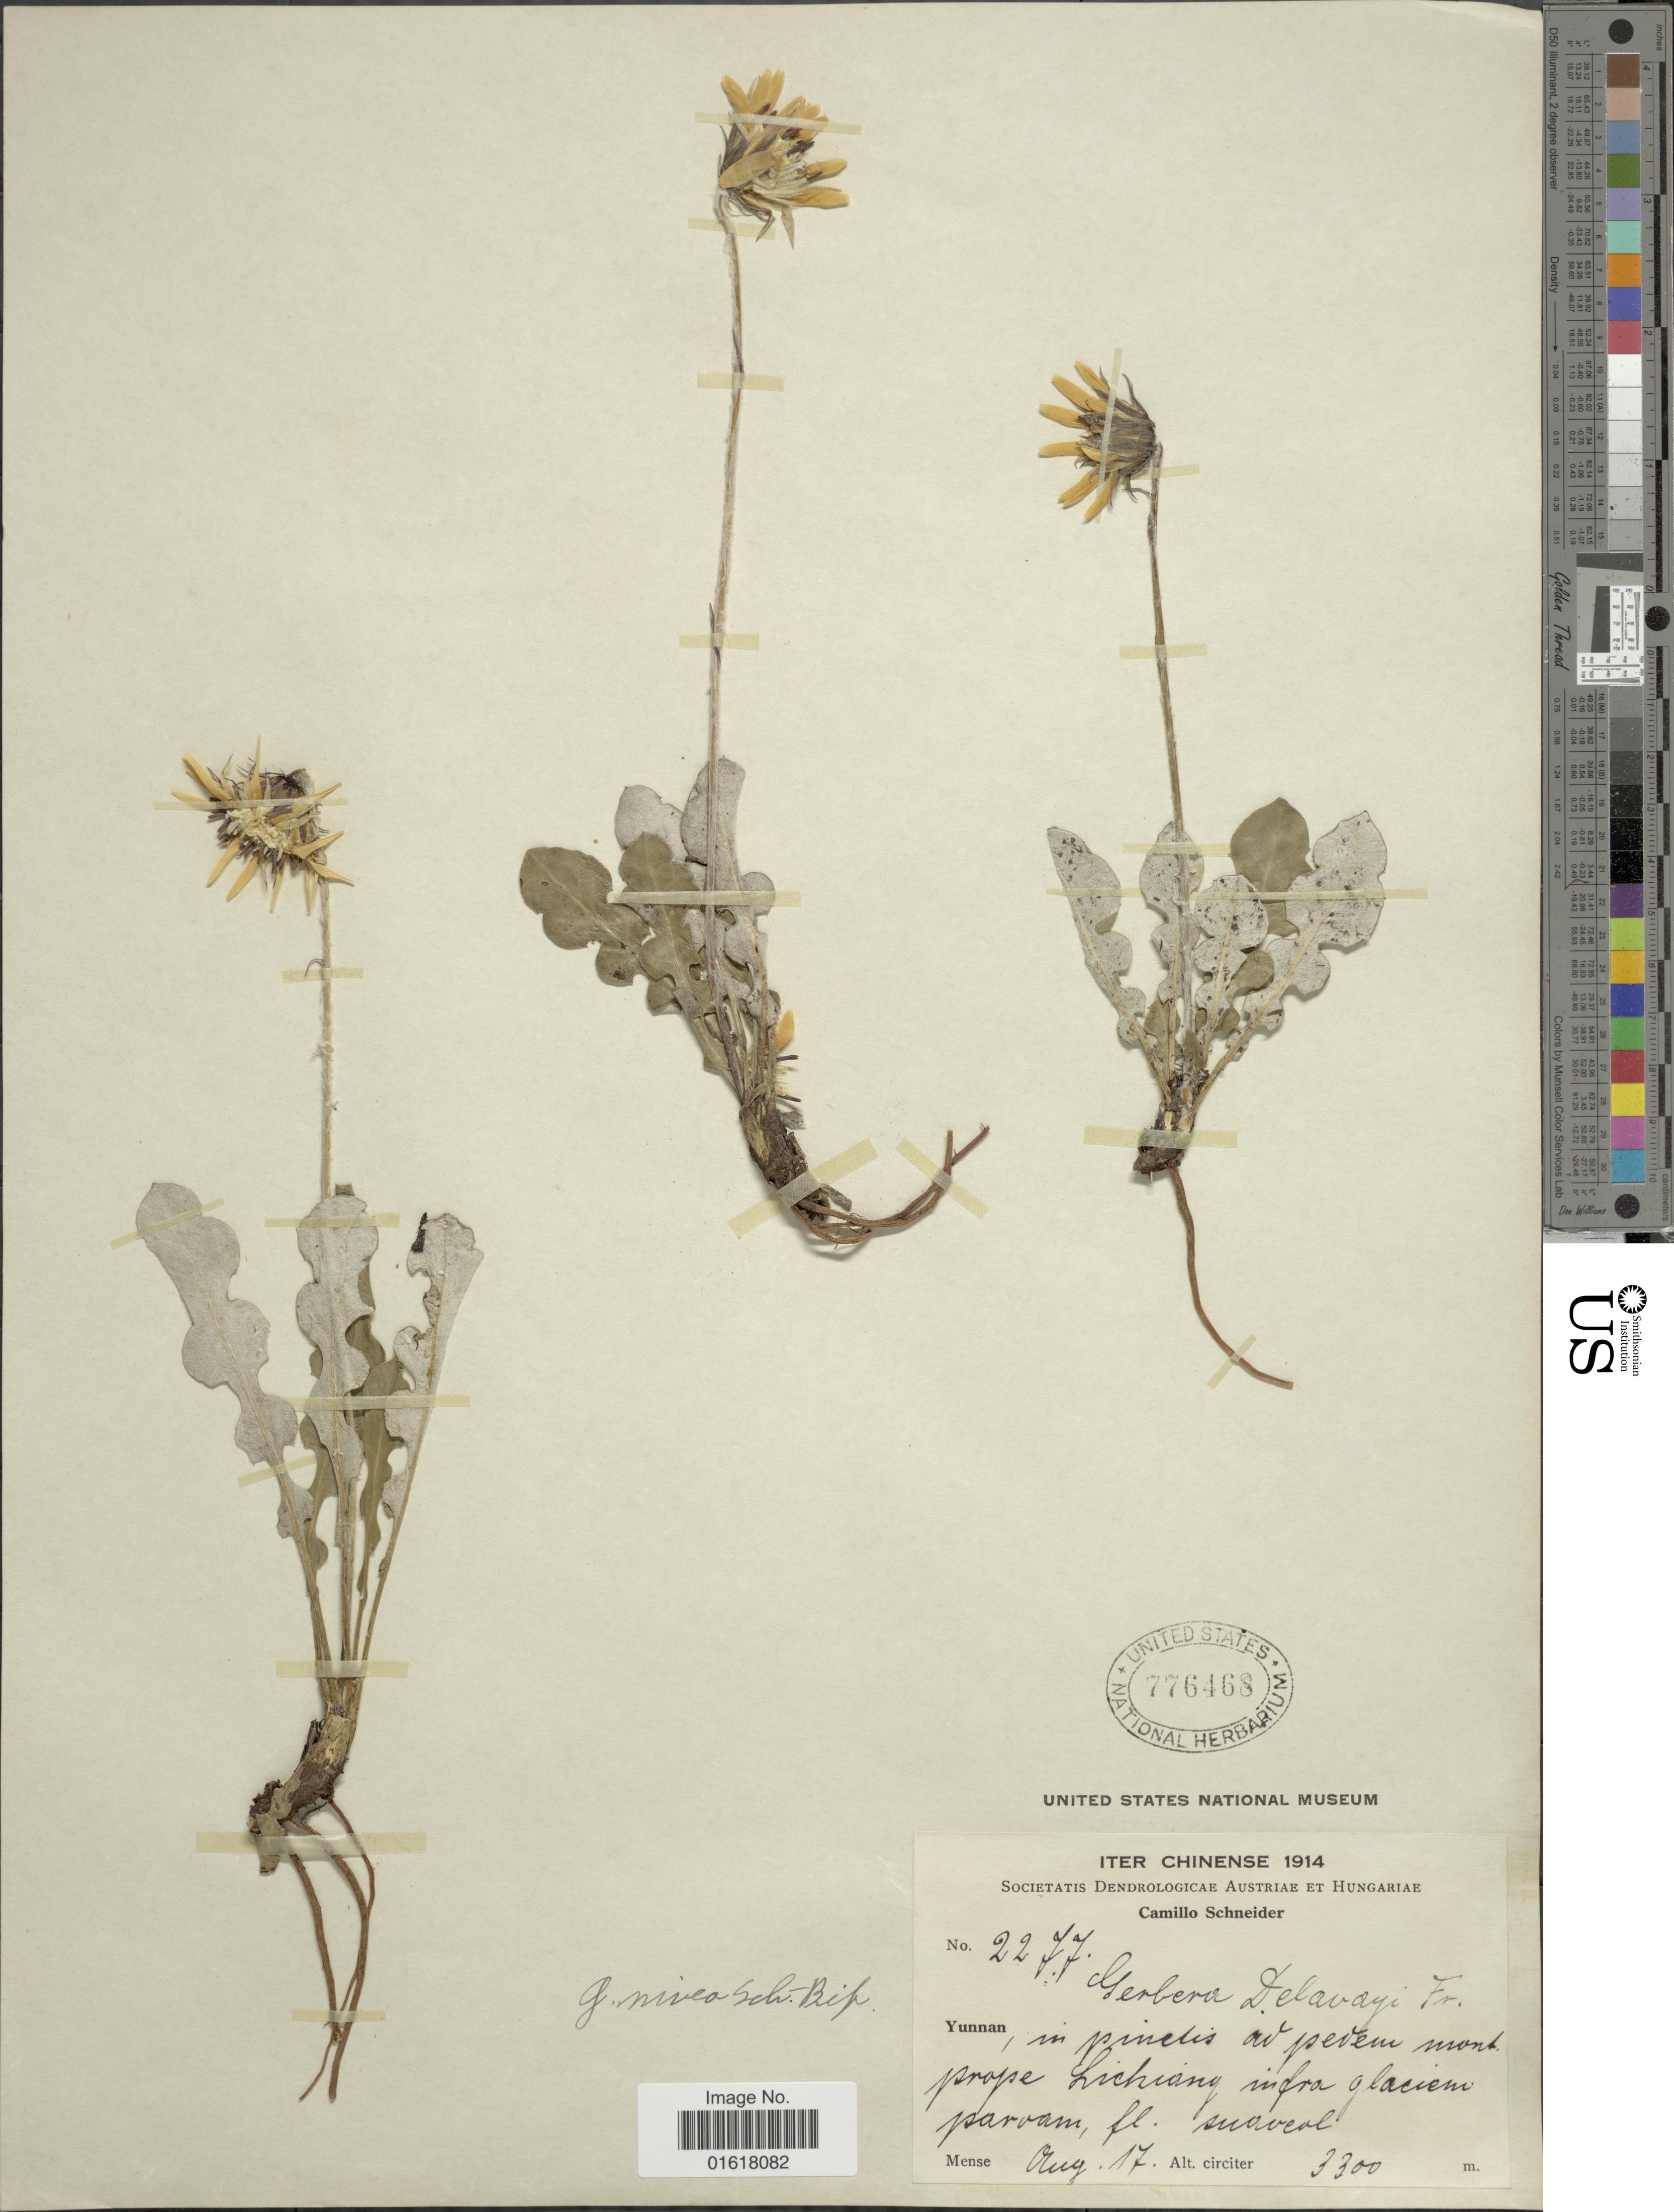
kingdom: Plantae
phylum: Tracheophyta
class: Magnoliopsida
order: Asterales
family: Asteraceae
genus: Gerbera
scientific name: Gerbera nivea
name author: (DC.) Sch. Bip.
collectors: C. K. Schneider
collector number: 2277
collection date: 1914-08-17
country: China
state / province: Yunnan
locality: In pinelis avpevem mont. prope Lichiang infra glacier parvam, fl. suvreal [interpreted]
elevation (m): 3300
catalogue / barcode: US 776468